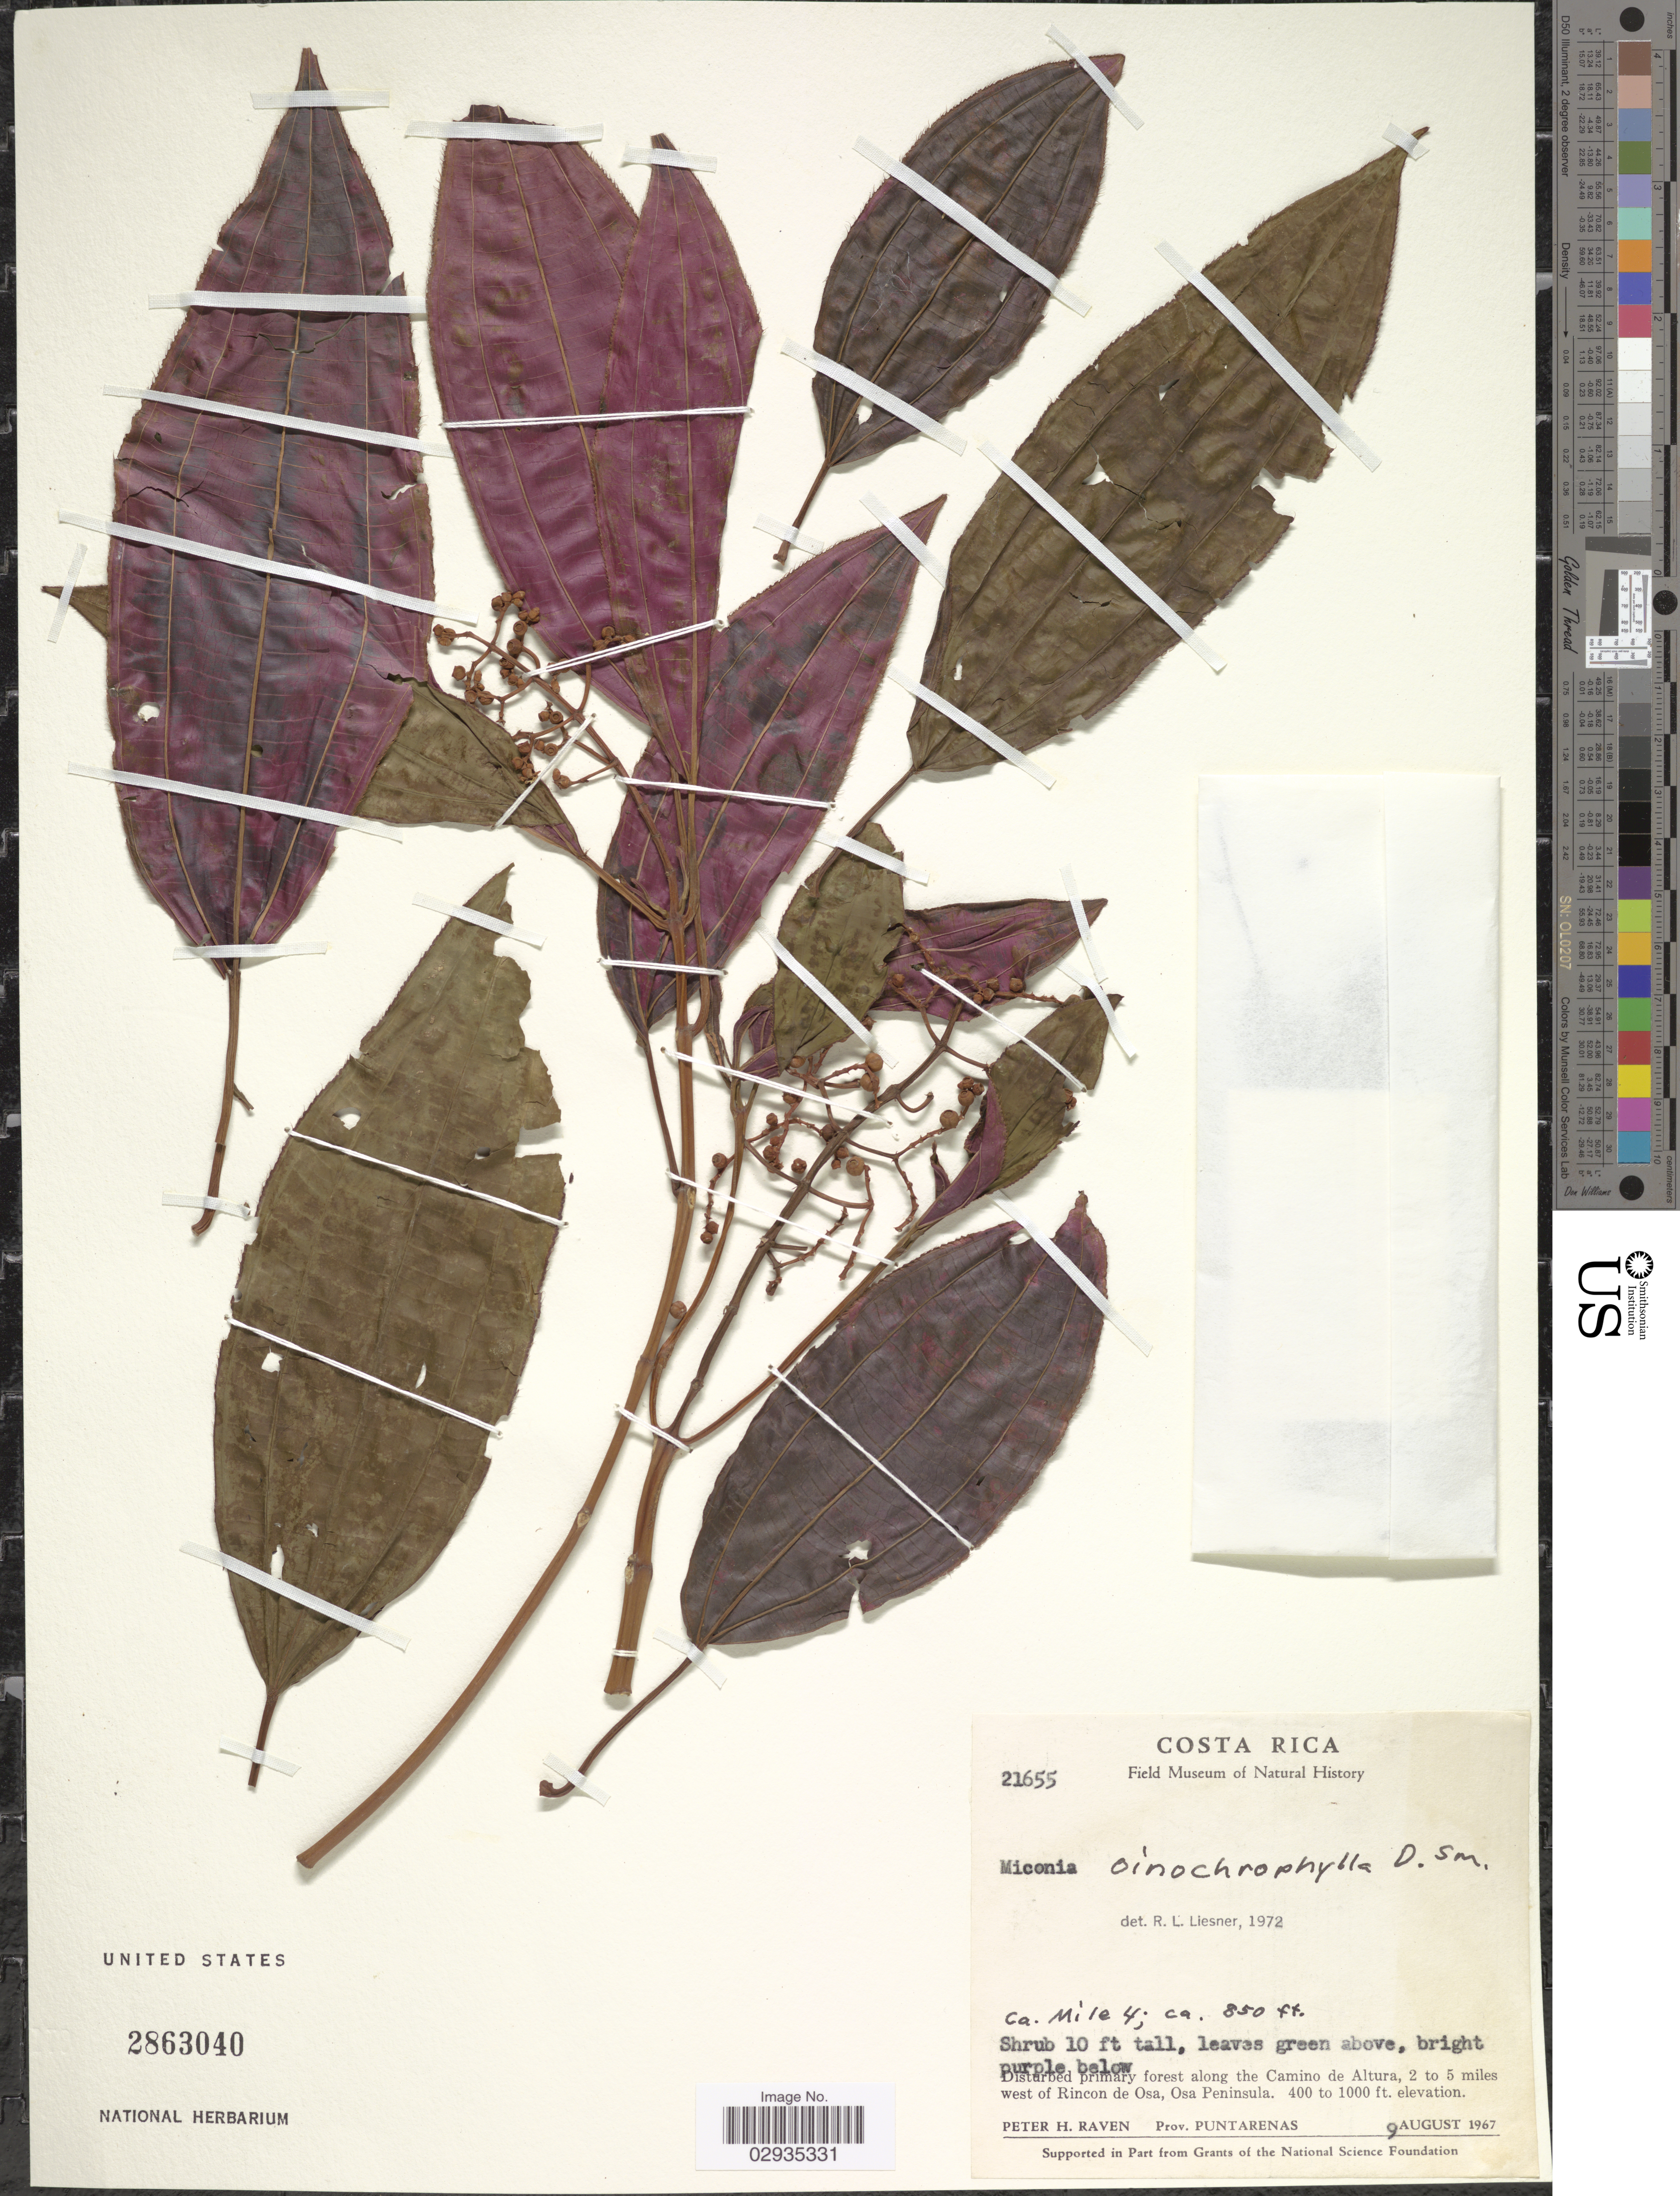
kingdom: Plantae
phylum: Tracheophyta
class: Magnoliopsida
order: Myrtales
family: Melastomataceae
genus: Miconia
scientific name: Miconia oinochrophylla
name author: Donn. Sm.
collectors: P. Raven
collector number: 21655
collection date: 1967-08-09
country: Costa Rica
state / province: Puntarenas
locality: Ca. Mile 4, Disturbed primary forest along the Camino de Altura, 2 to 5 miles west of Rincon de Osa, Osa Peninsula.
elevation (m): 259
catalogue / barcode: US 2863040